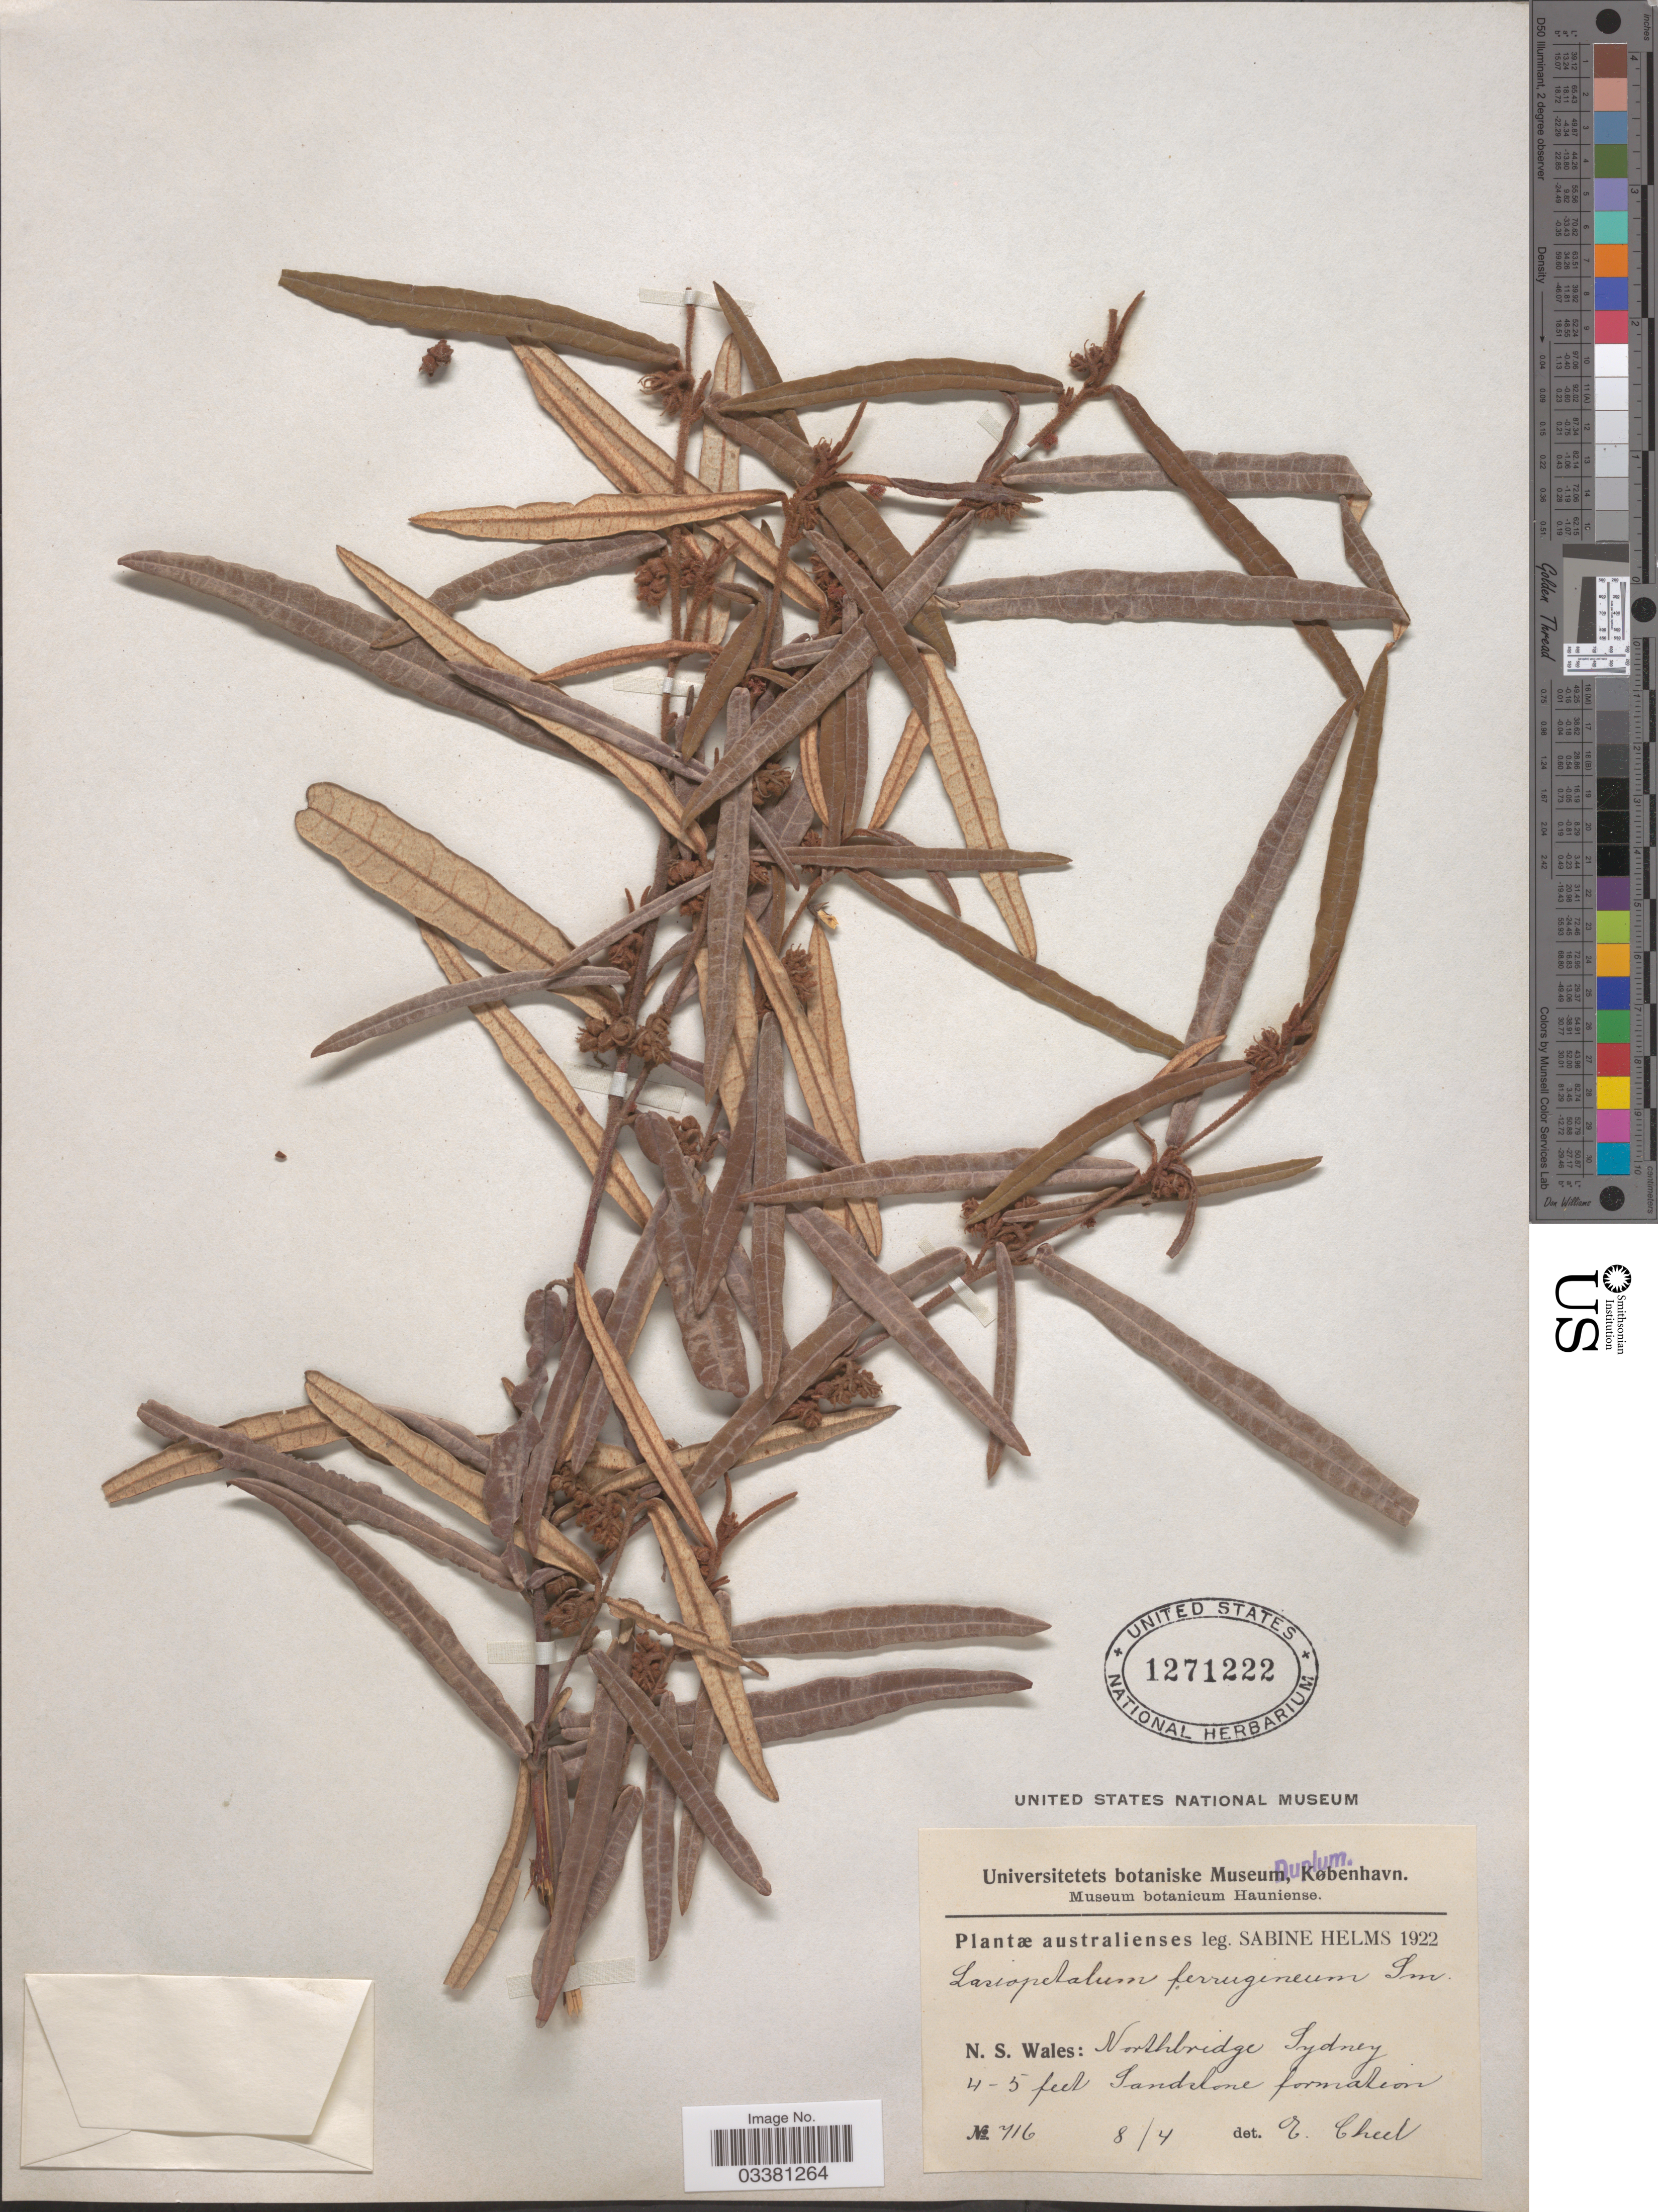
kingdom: Plantae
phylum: Tracheophyta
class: Magnoliopsida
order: Malvales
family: Malvaceae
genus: Lasiopetalum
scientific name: Lasiopetalum ferrugineum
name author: Sm. ex Andrews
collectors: S. Helms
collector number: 716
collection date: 1922-04-08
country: Australia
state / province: New South Wales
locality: Northbridge Sydney.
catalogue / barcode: US 1271222